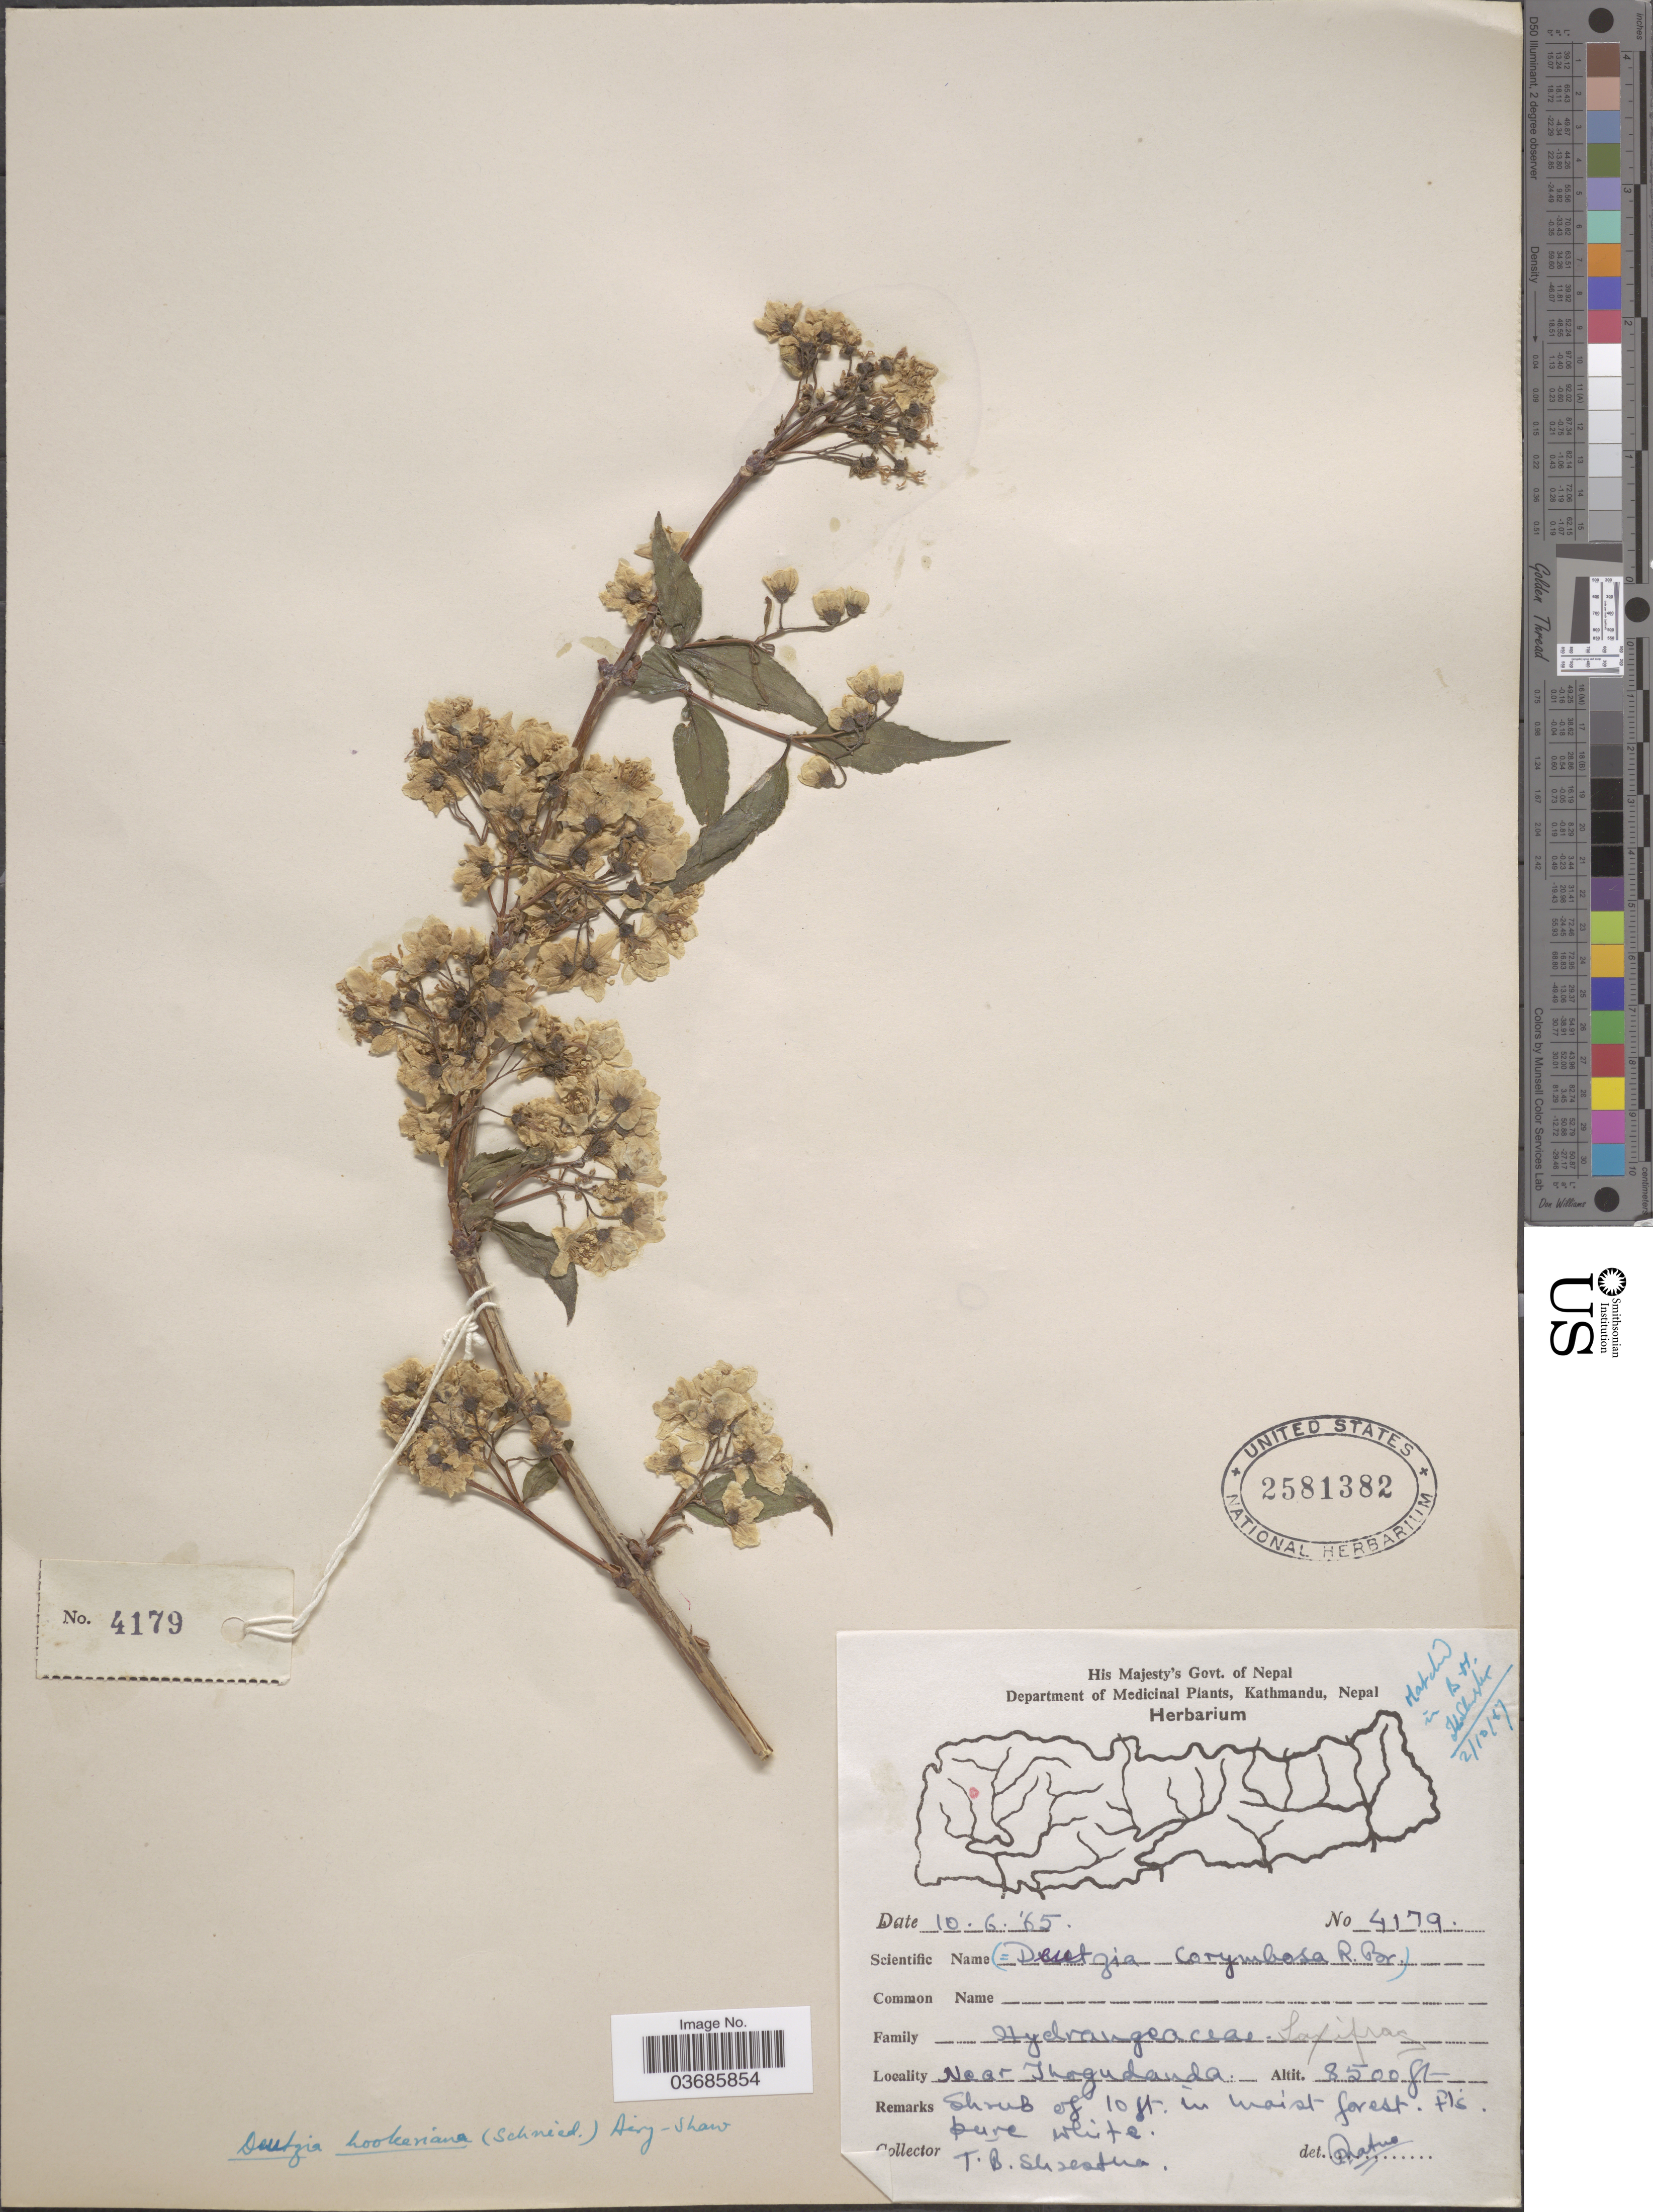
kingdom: Plantae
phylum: Tracheophyta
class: Magnoliopsida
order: Cornales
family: Hydrangeaceae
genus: Deutzia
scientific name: Deutzia corymbosa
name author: R. Br. ex G. Don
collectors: T. B. Shrestha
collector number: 4179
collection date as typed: Transcribed d/m/y: 10/6/65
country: Nepal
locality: Near Thogudanda.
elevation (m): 2591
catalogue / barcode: US 2581382